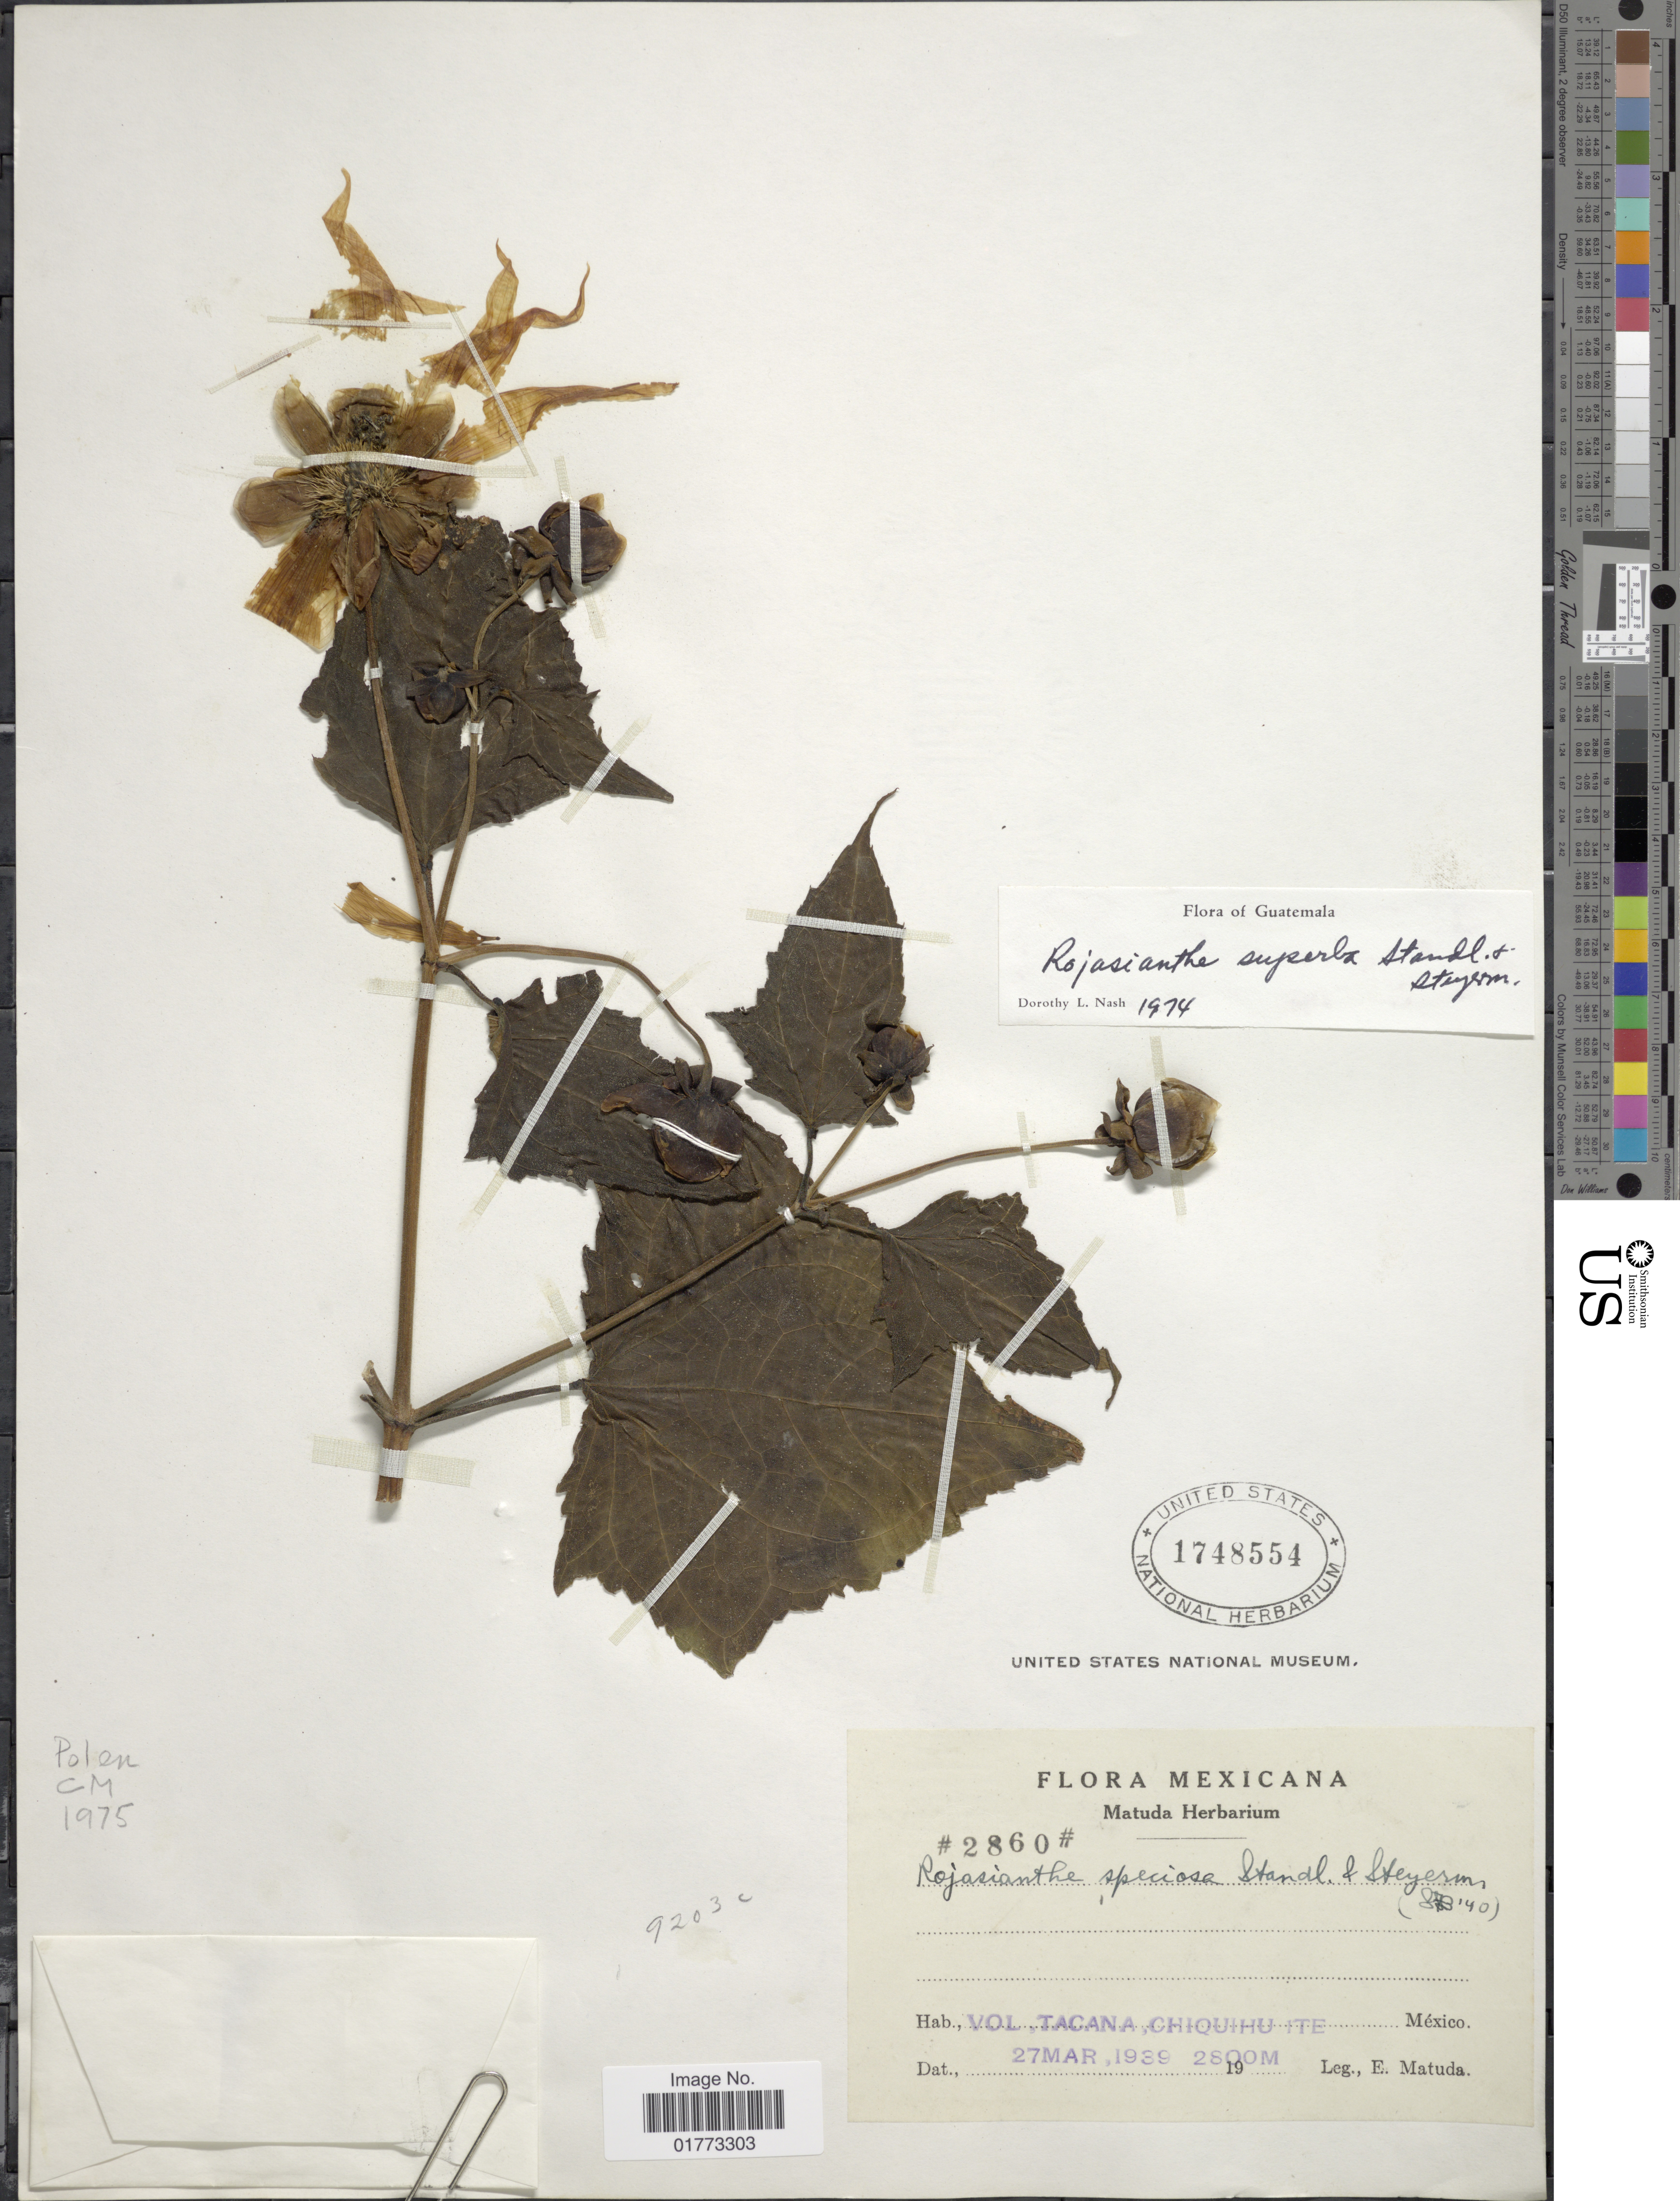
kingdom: Plantae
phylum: Tracheophyta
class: Magnoliopsida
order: Asterales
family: Asteraceae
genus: Rojasianthe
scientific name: Rojasianthe superba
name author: Standl. & Steyerm.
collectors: E. Matuda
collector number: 2860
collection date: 1939-03-27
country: Mexico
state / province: México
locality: Vol, Tacana, Chiquihuite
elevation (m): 2800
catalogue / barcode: US 1748554